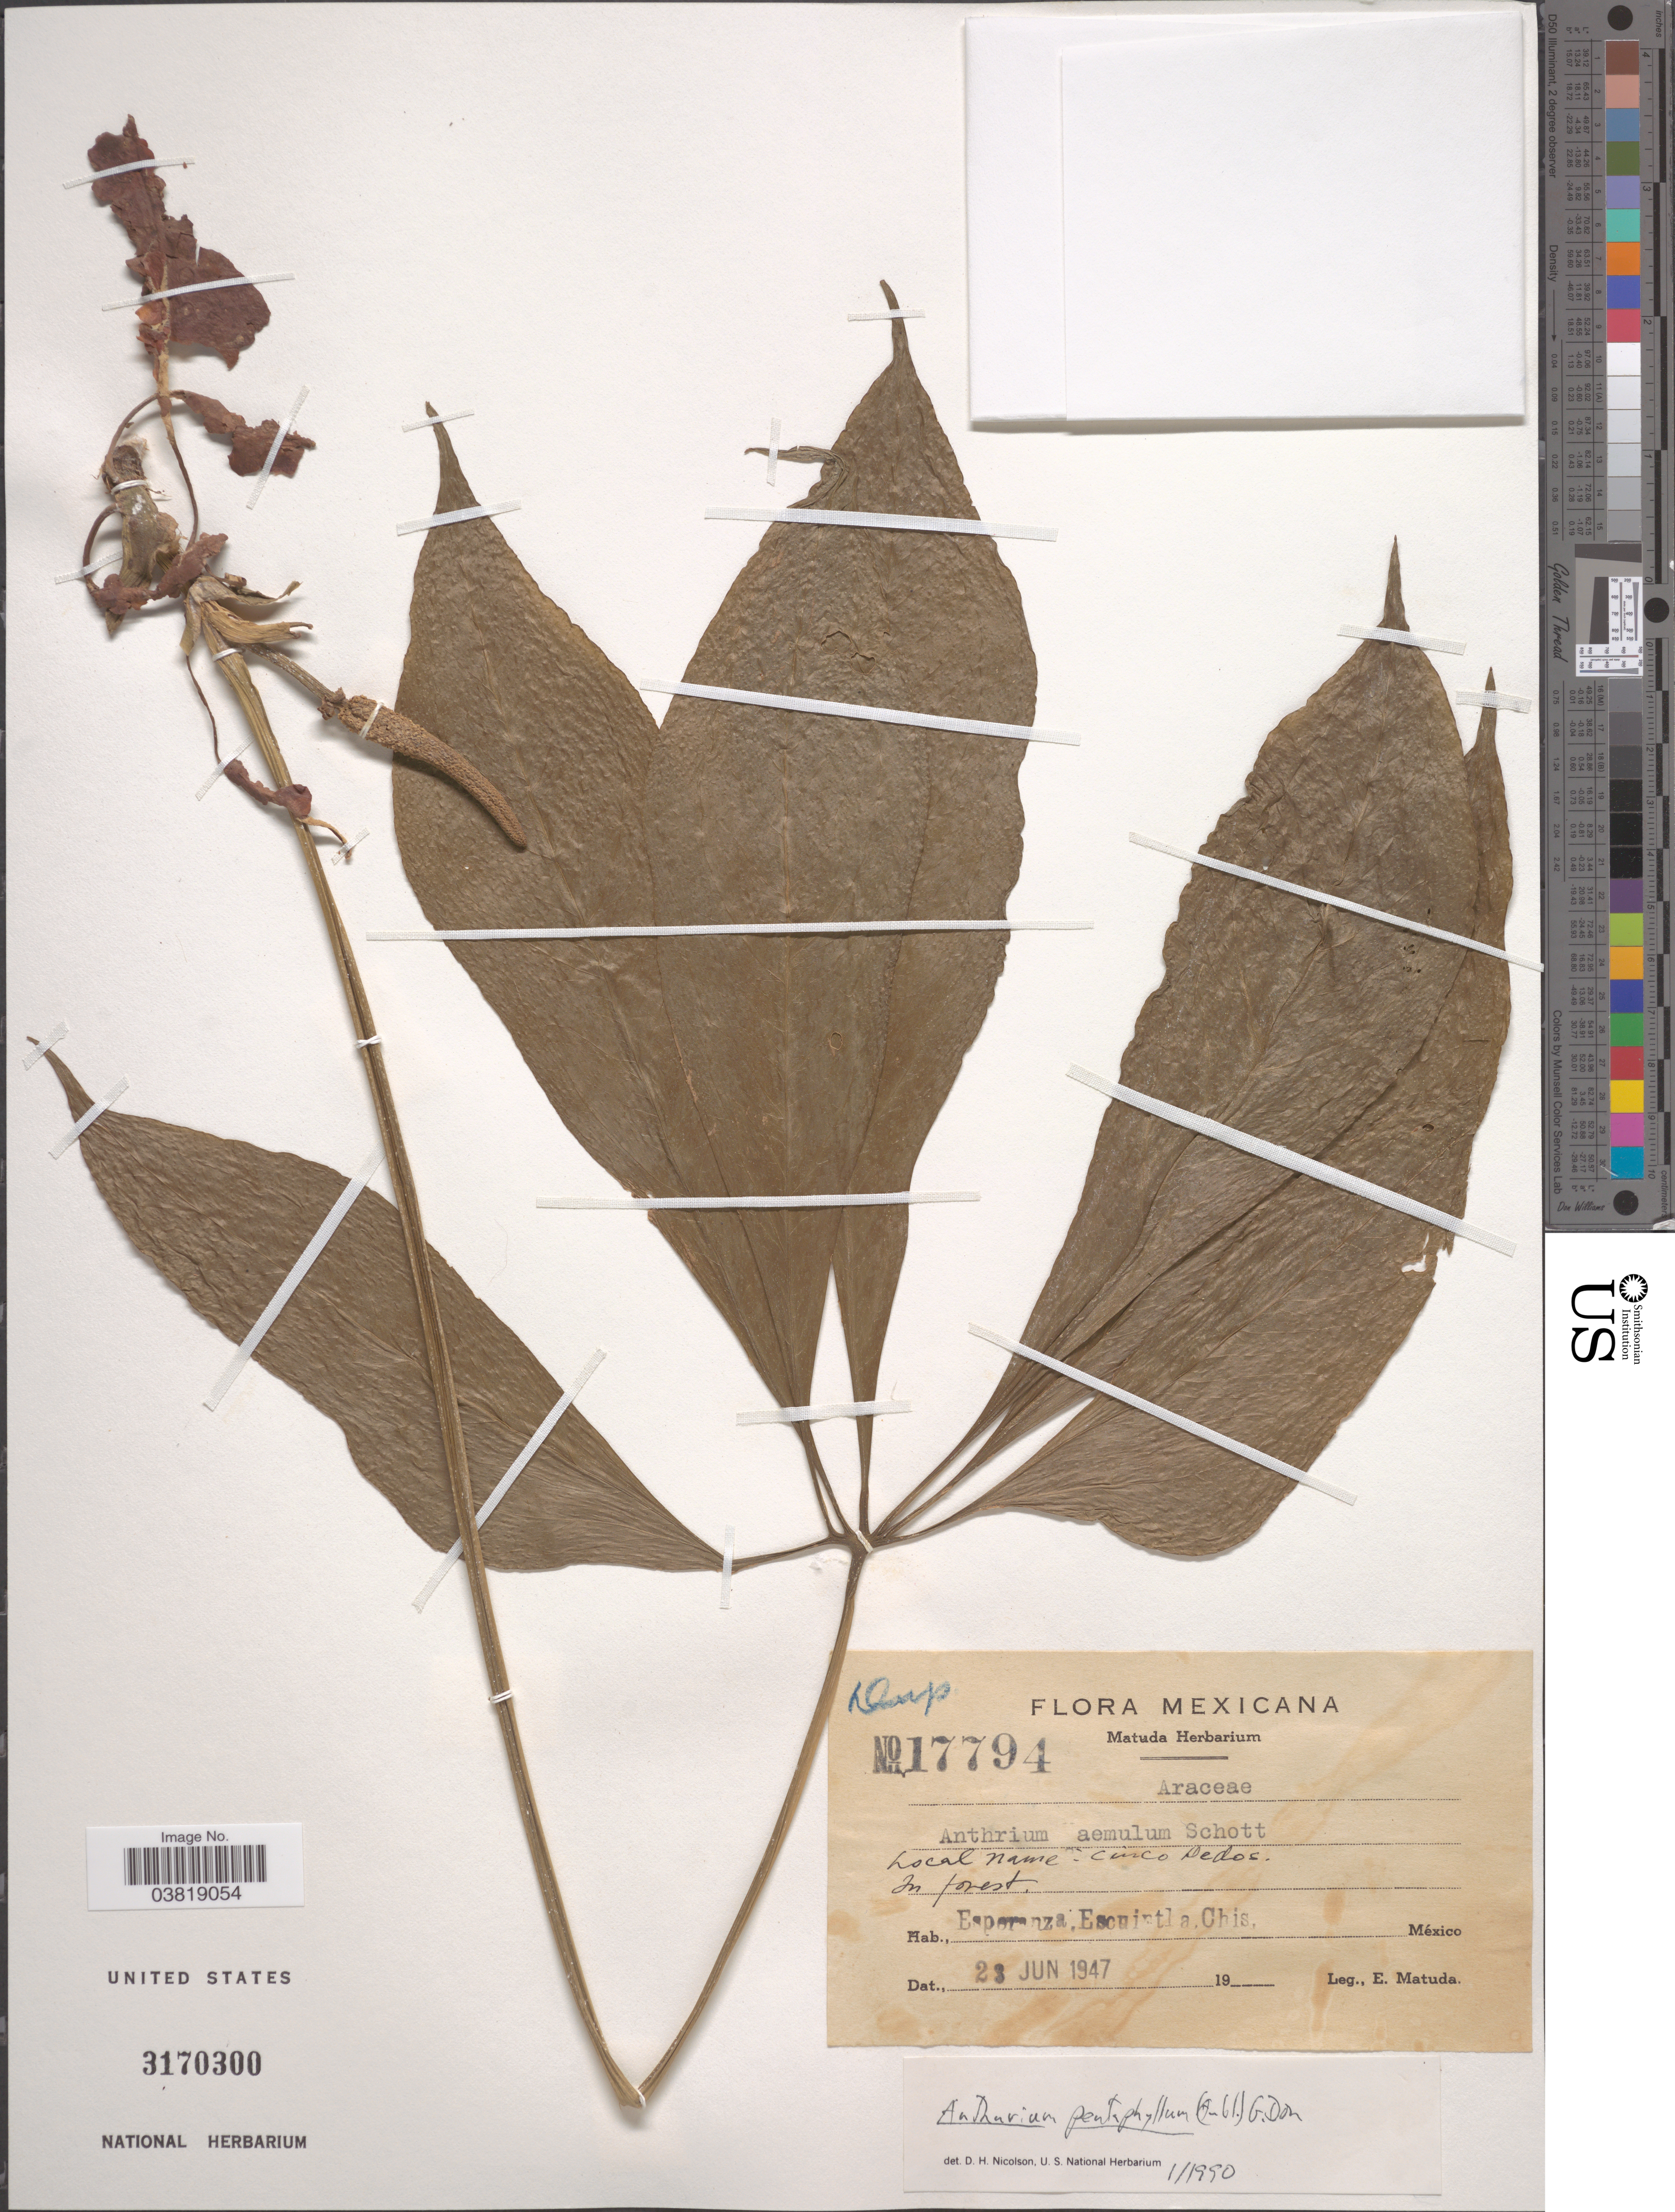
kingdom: Plantae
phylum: Tracheophyta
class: Liliopsida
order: Alismatales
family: Araceae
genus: Anthurium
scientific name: Anthurium pentaphyllum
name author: (Aubl.) G. Don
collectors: E. Matuda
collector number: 17794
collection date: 1947-06-23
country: Mexico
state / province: Chiapas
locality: Esperanza, Escuintla.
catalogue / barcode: US 3170300